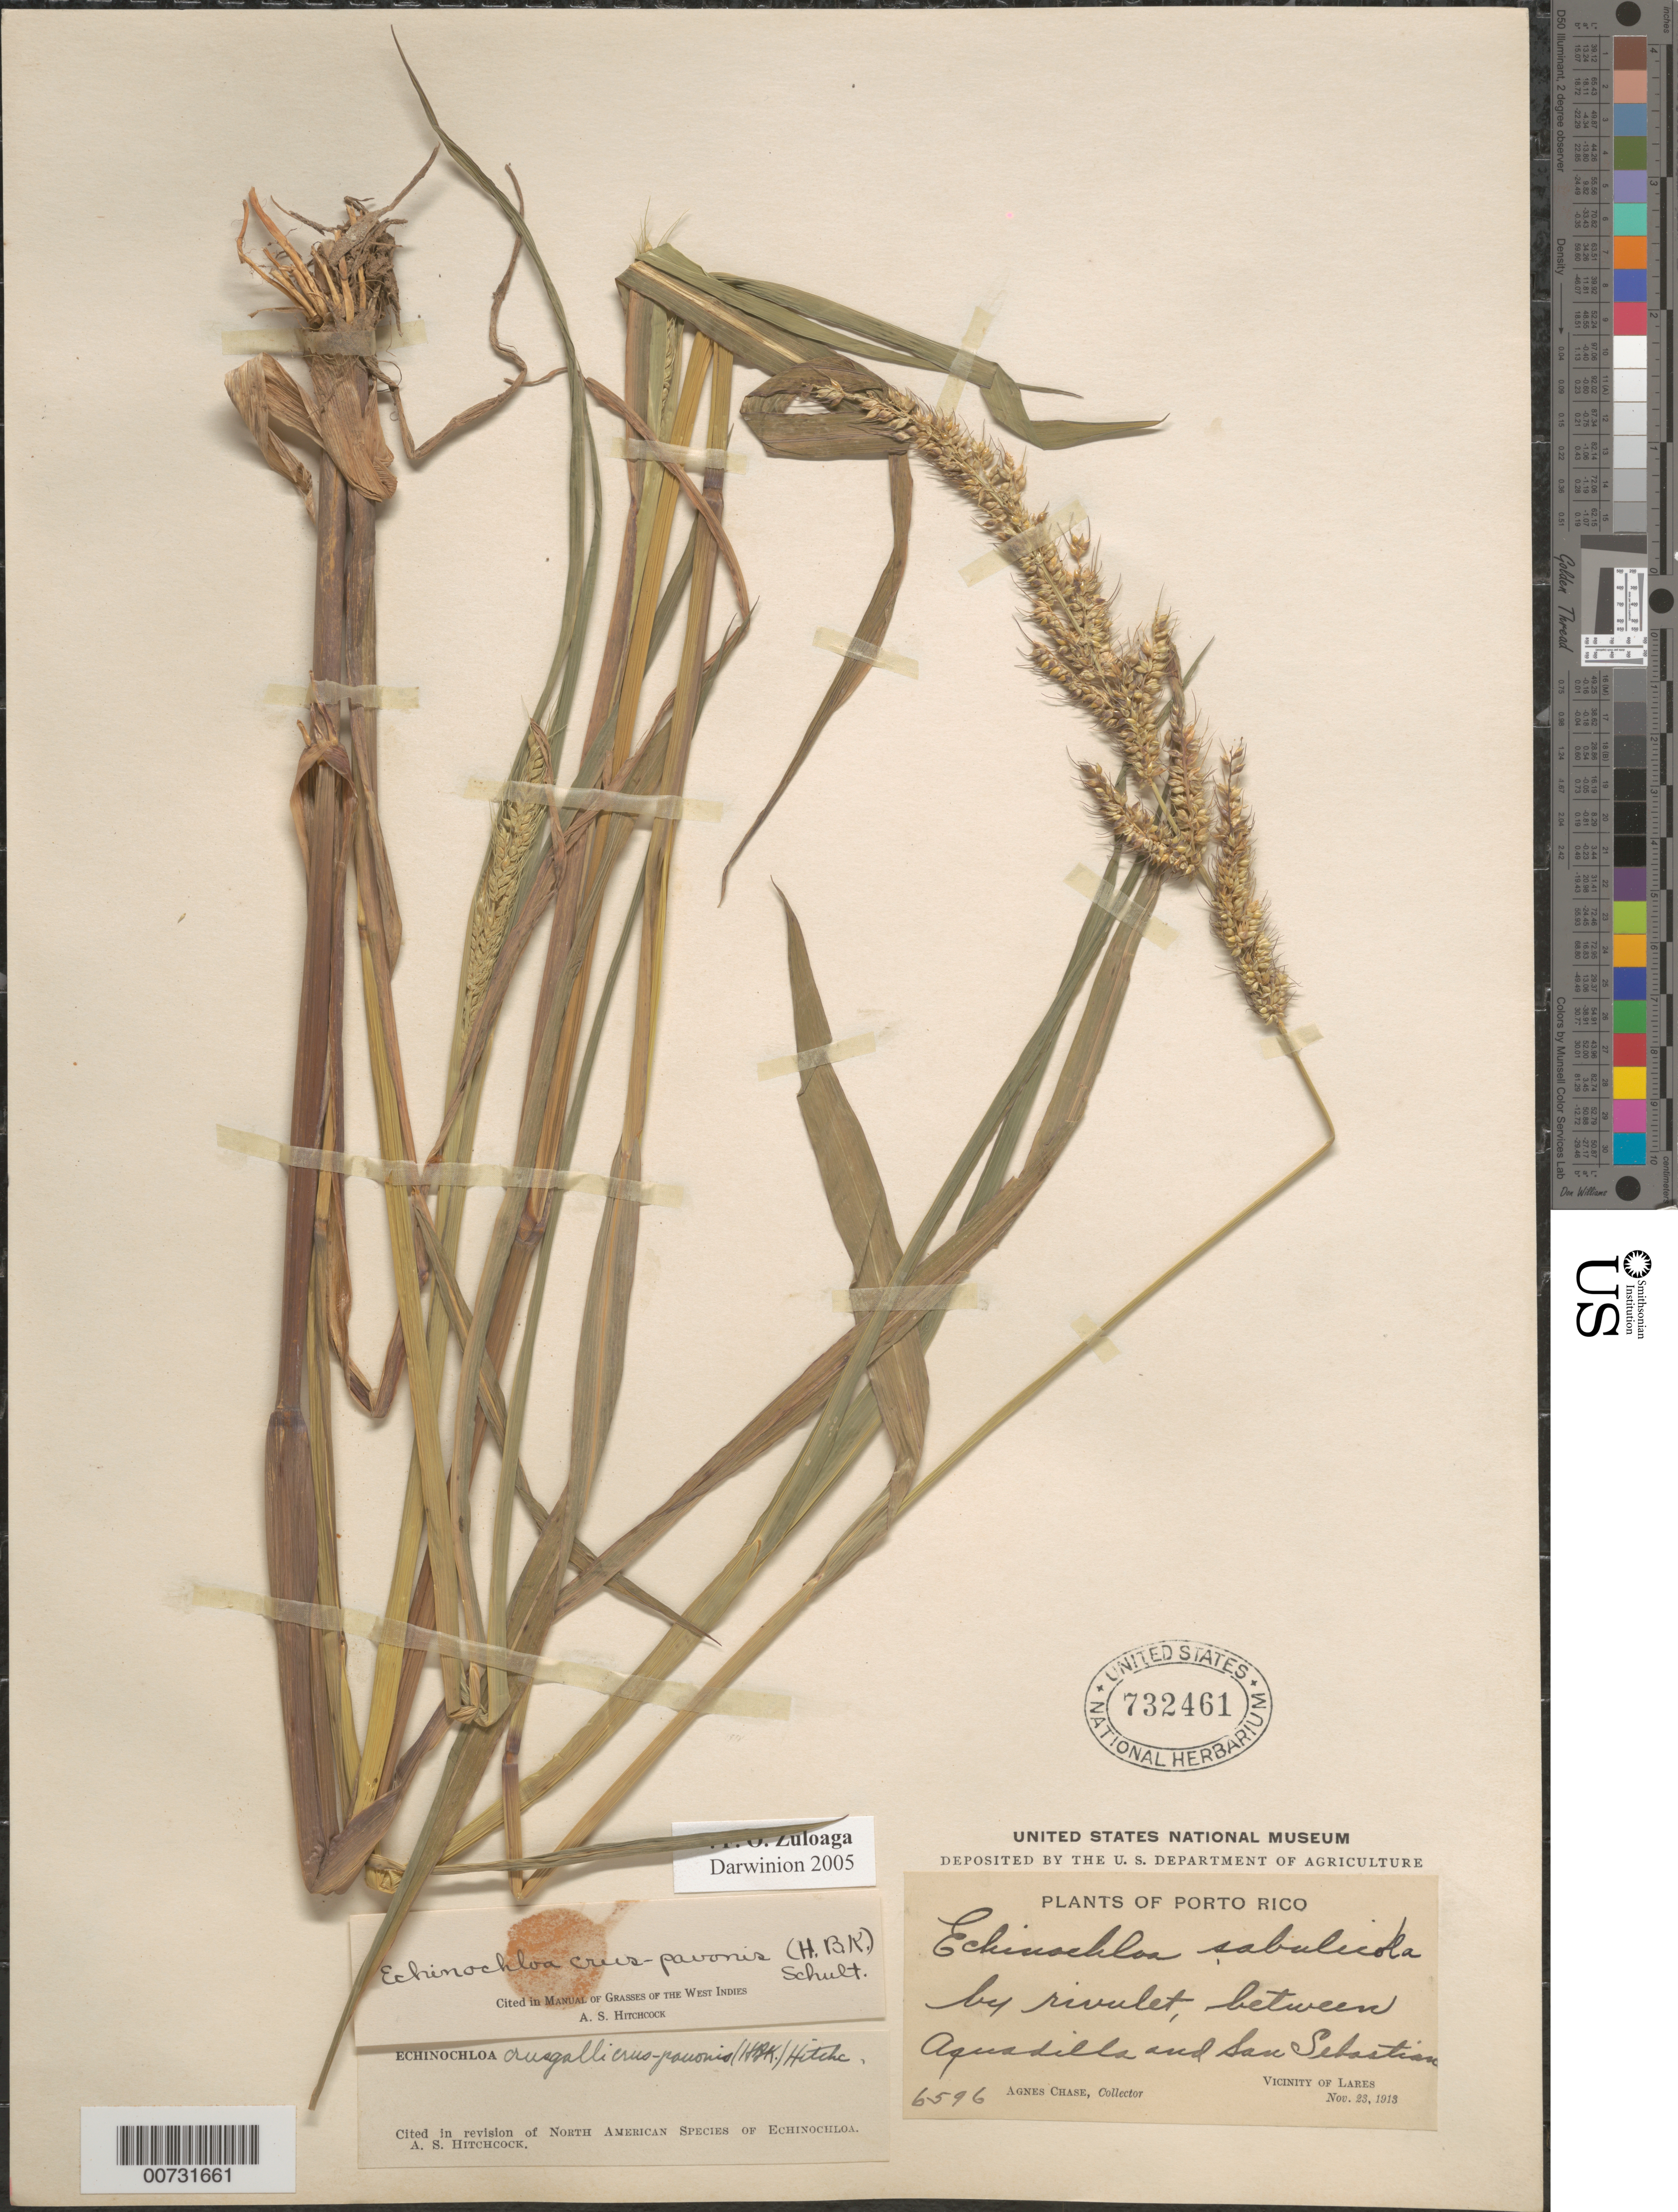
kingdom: Plantae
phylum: Tracheophyta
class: Liliopsida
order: Poales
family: Poaceae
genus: Echinochloa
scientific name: Echinochloa crus-pavonis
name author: (Kunth) Schult.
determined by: Hitchcock, Albert S.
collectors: A. Chase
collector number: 6596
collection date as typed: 23 Nov 1913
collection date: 1913-11-23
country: Puerto Rico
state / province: Aguadilla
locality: Aguadilla and San Sebastian, btw; vic of Lares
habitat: By rivulet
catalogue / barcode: US 732461